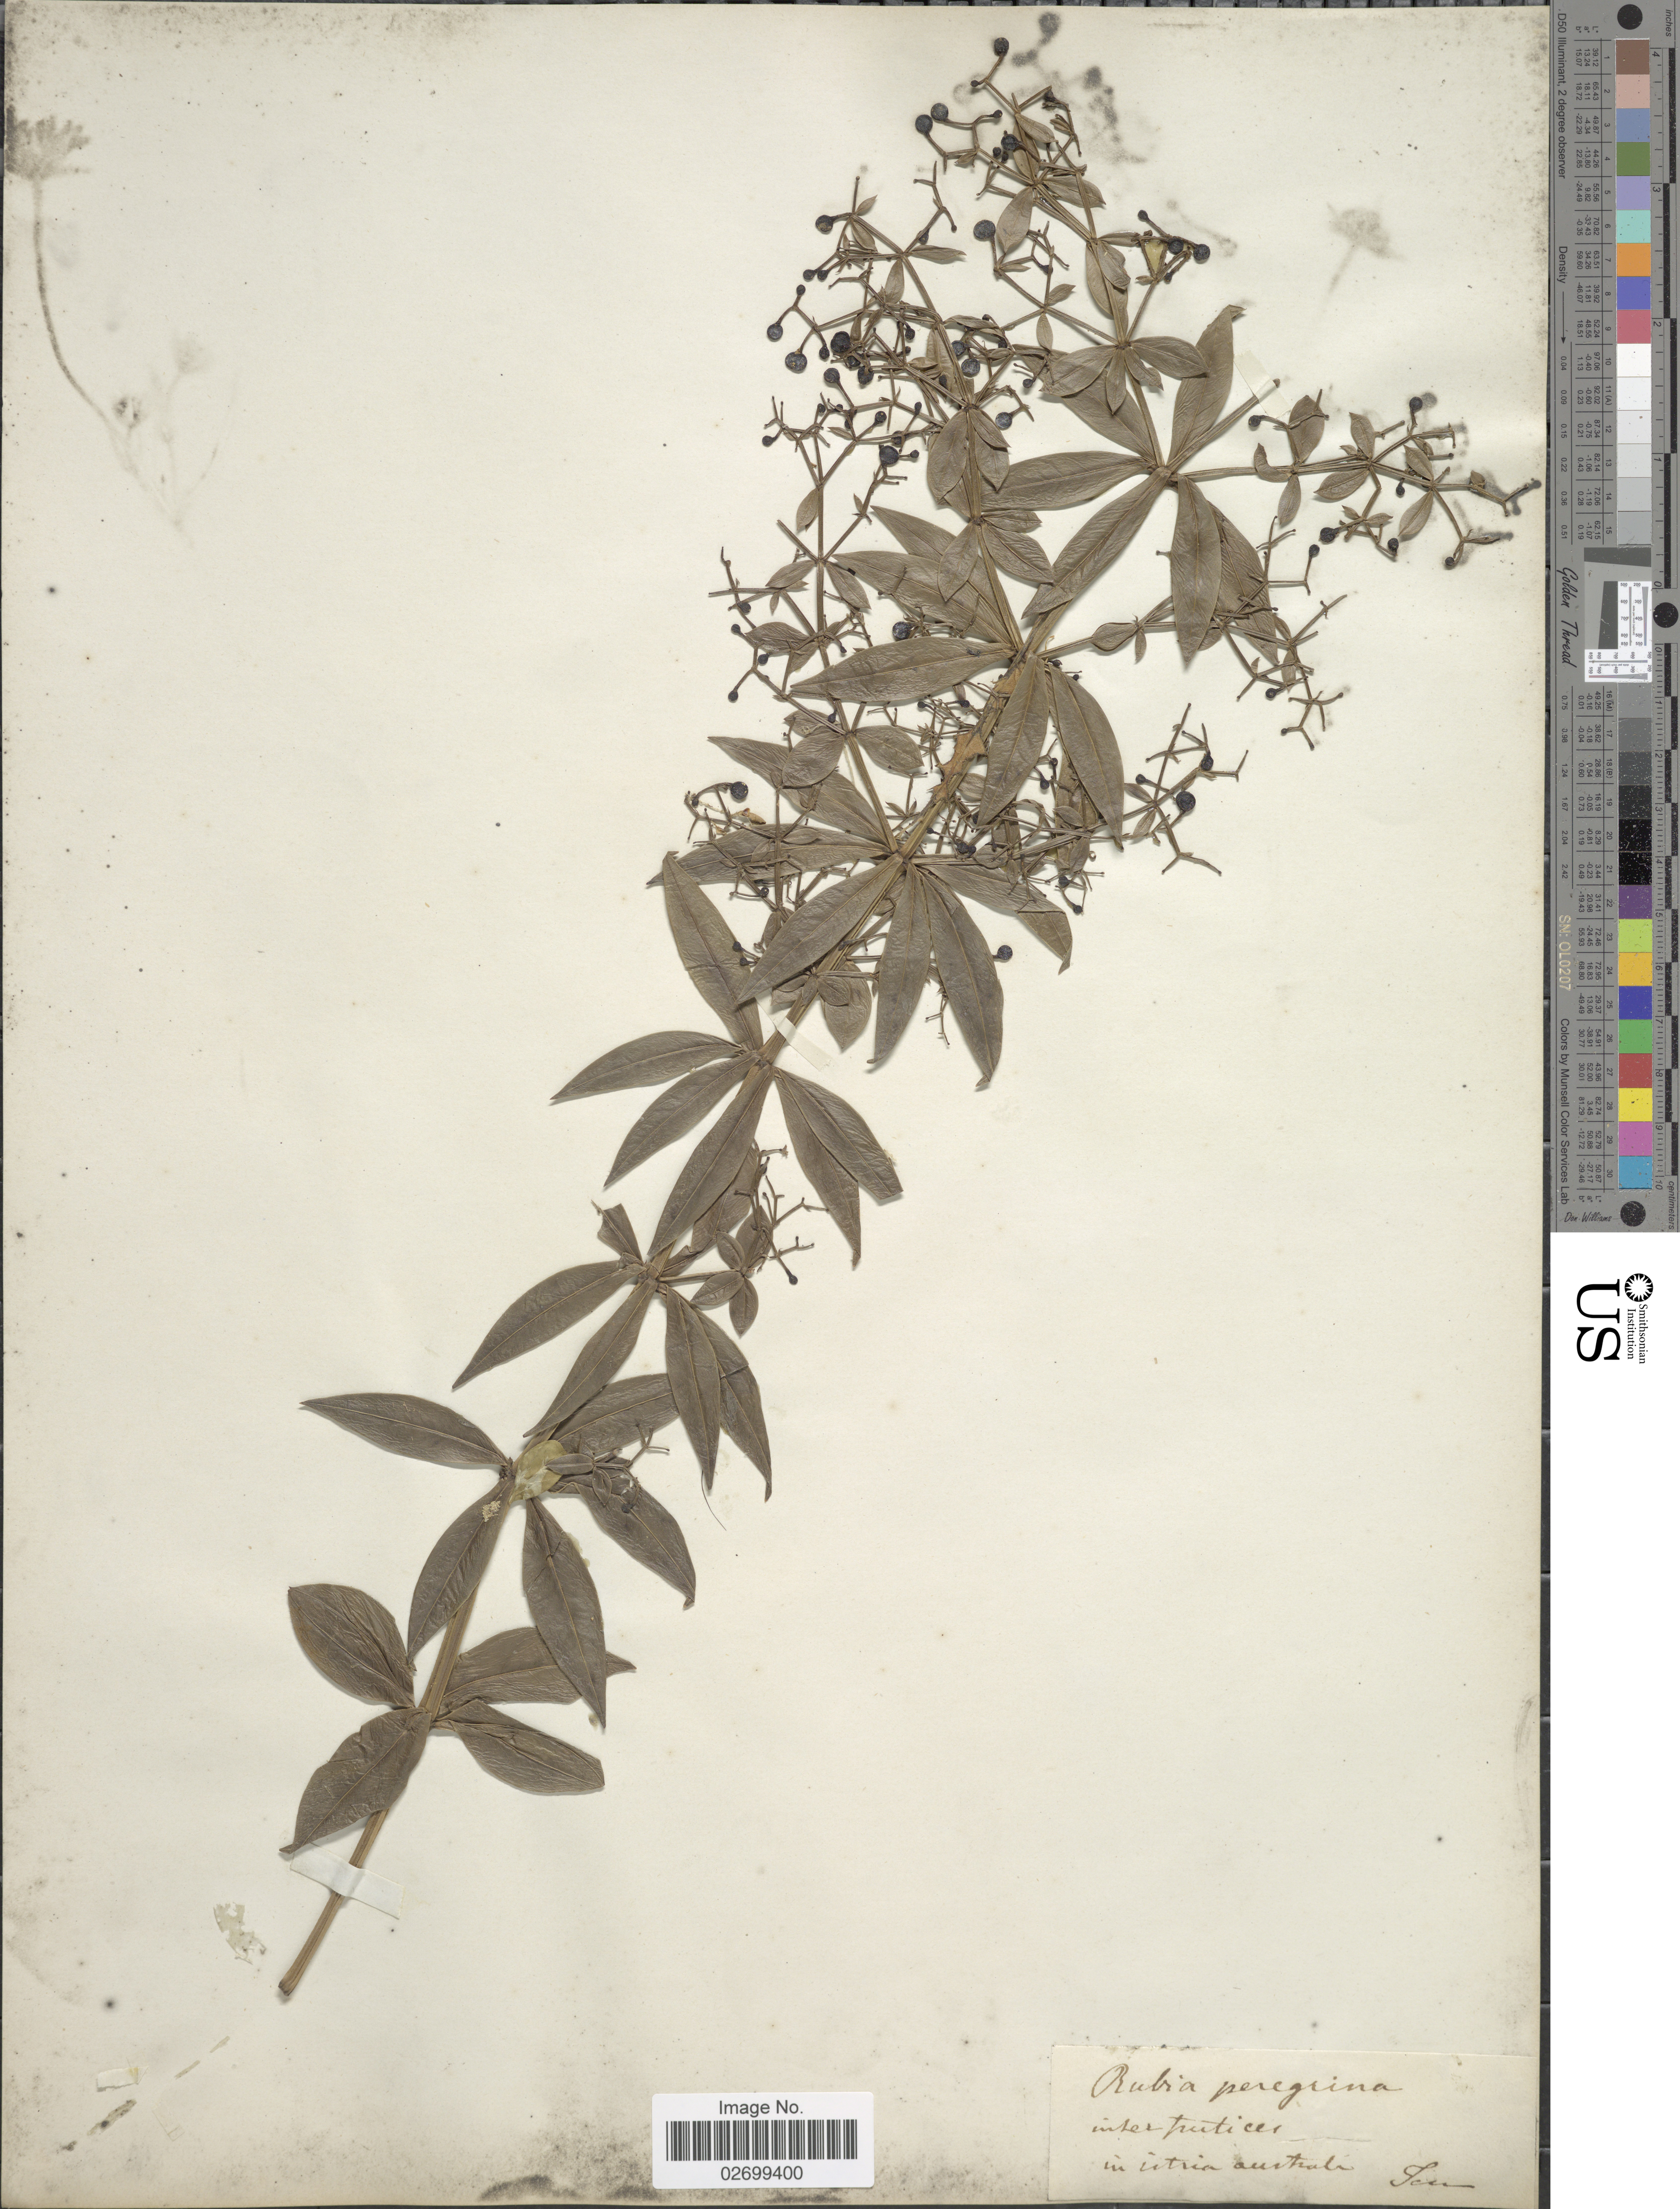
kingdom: Plantae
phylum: Tracheophyta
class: Magnoliopsida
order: Gentianales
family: Rubiaceae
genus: Rubia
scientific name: Rubia peregrina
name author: L.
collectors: -- Ten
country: Croatia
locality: In istria australi